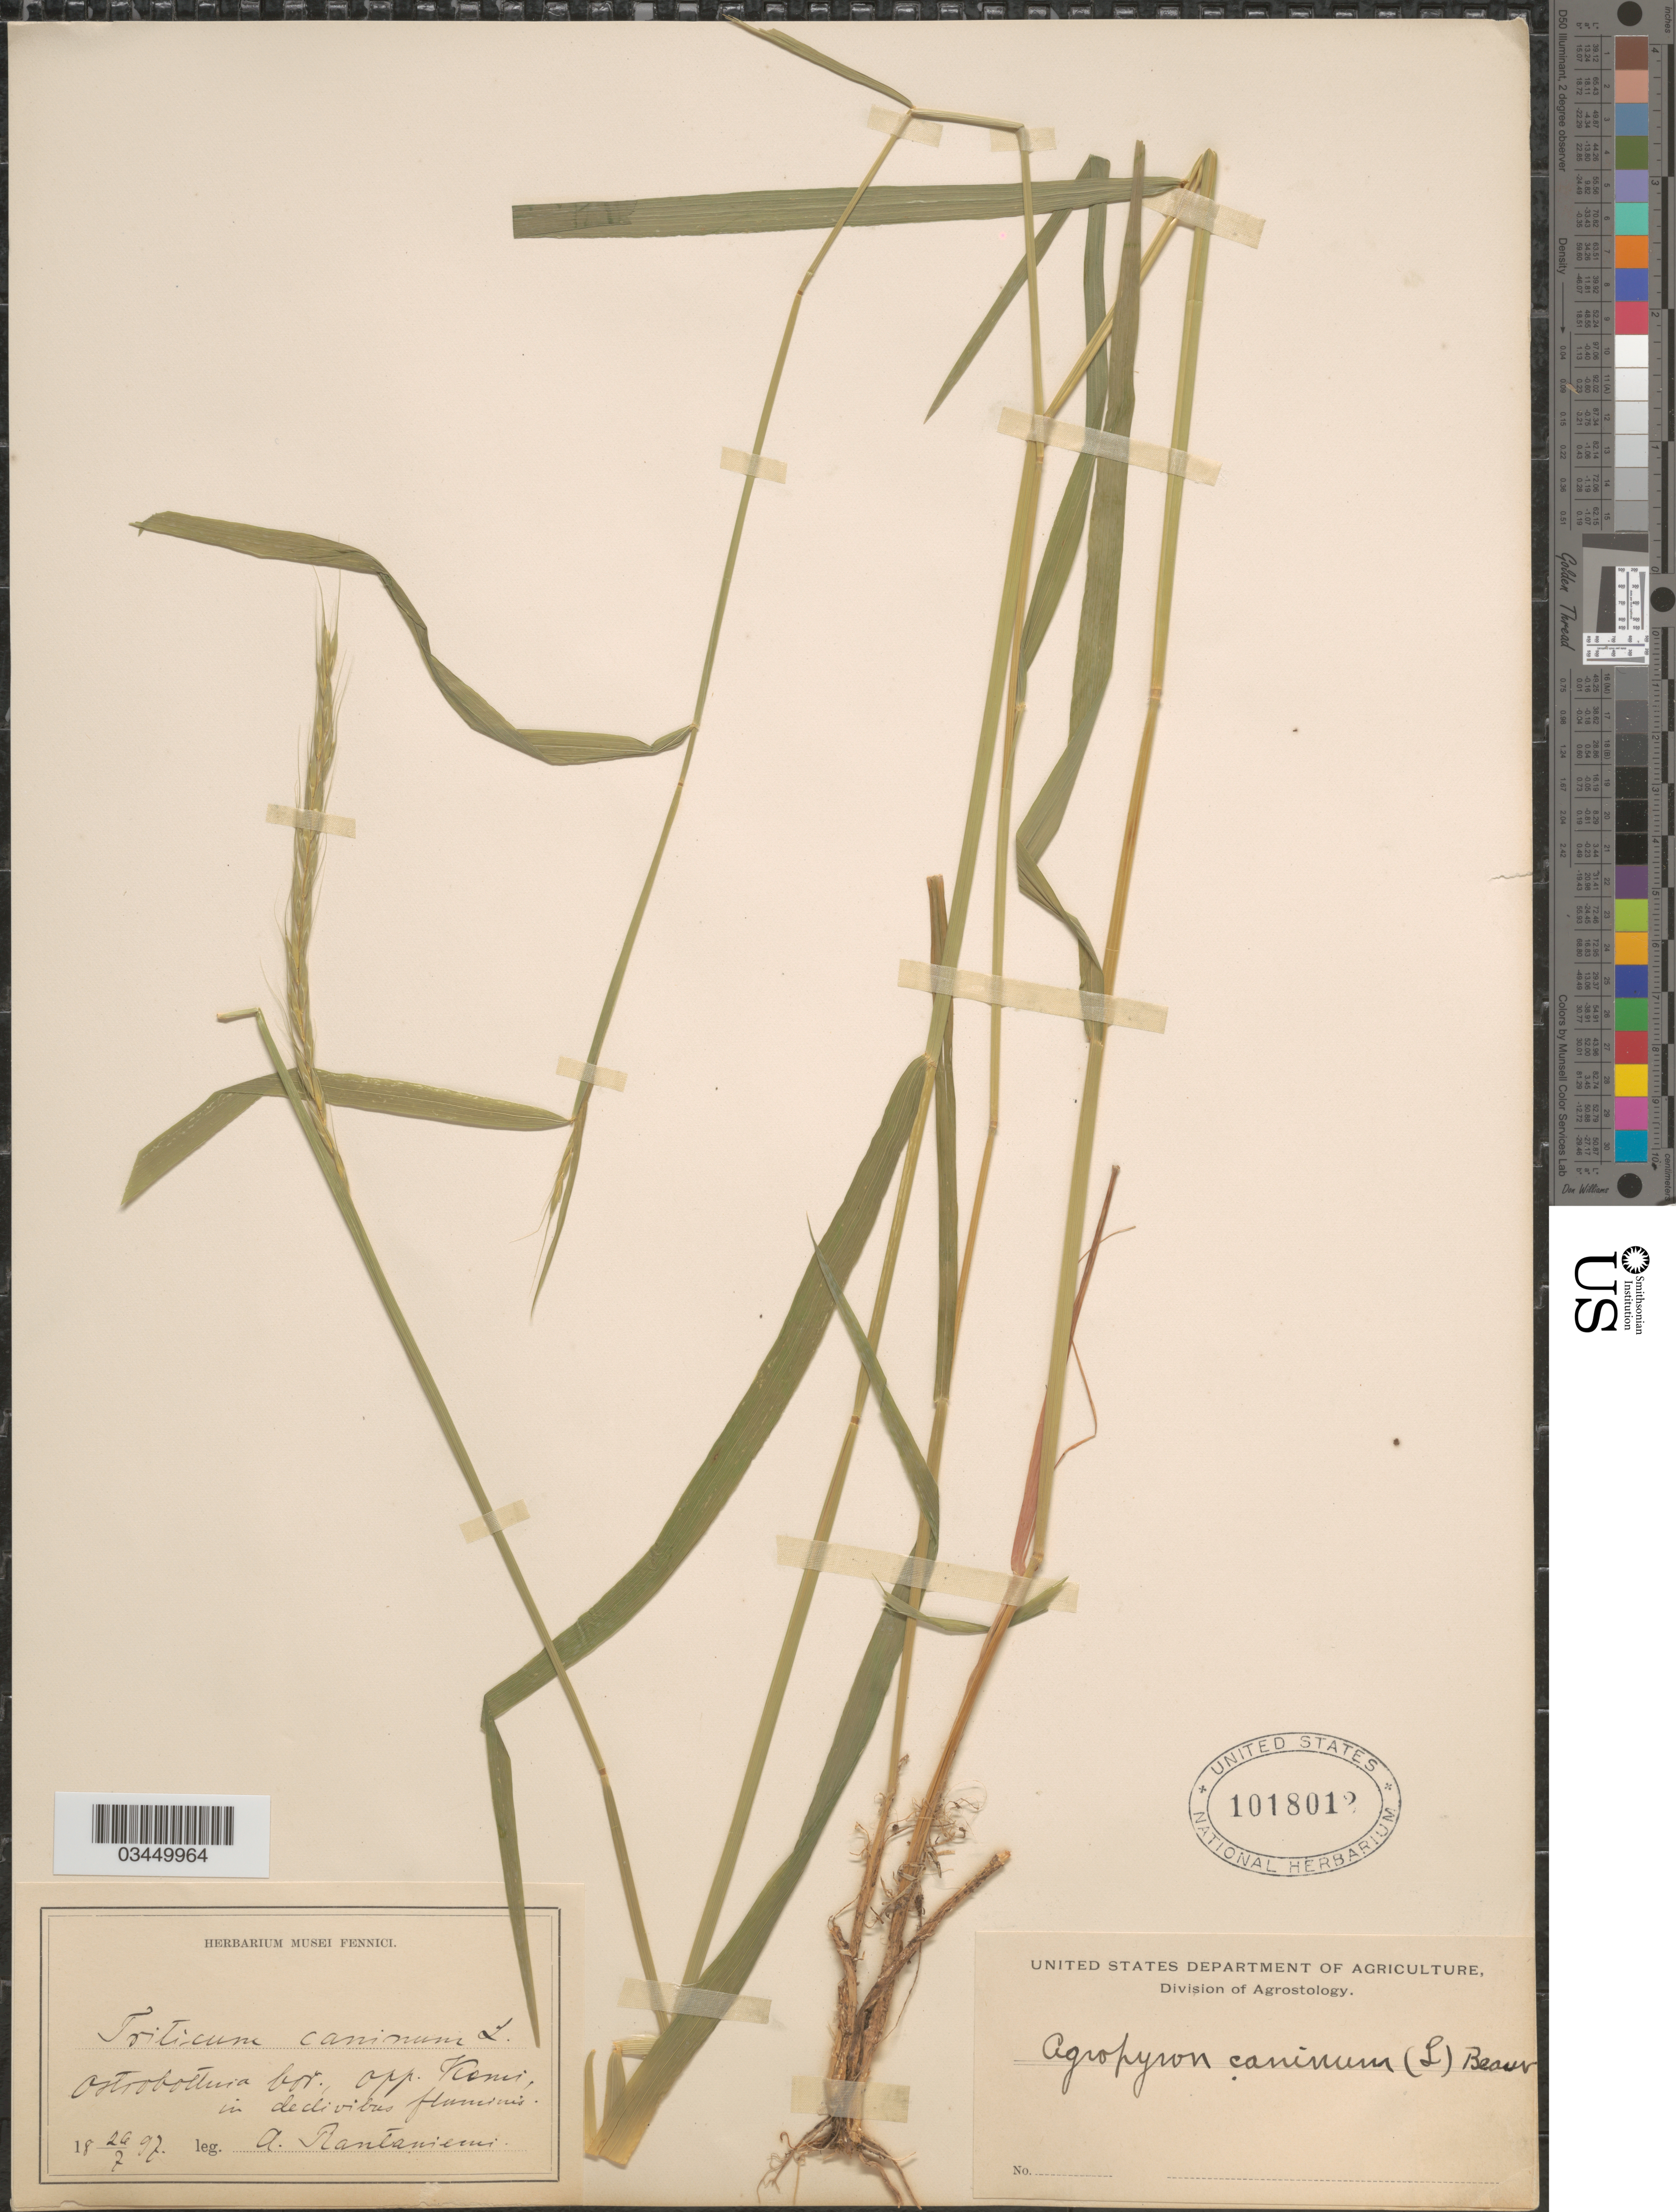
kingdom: Plantae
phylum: Tracheophyta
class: Liliopsida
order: Poales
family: Poaceae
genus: Elymus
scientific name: Elymus caninus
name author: (L.) L.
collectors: A. Rantaniemi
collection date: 1897-07-26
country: Finland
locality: Ostrobottnia bor., opp. Kemi, in declivibus fluminis.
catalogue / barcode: US 1018012